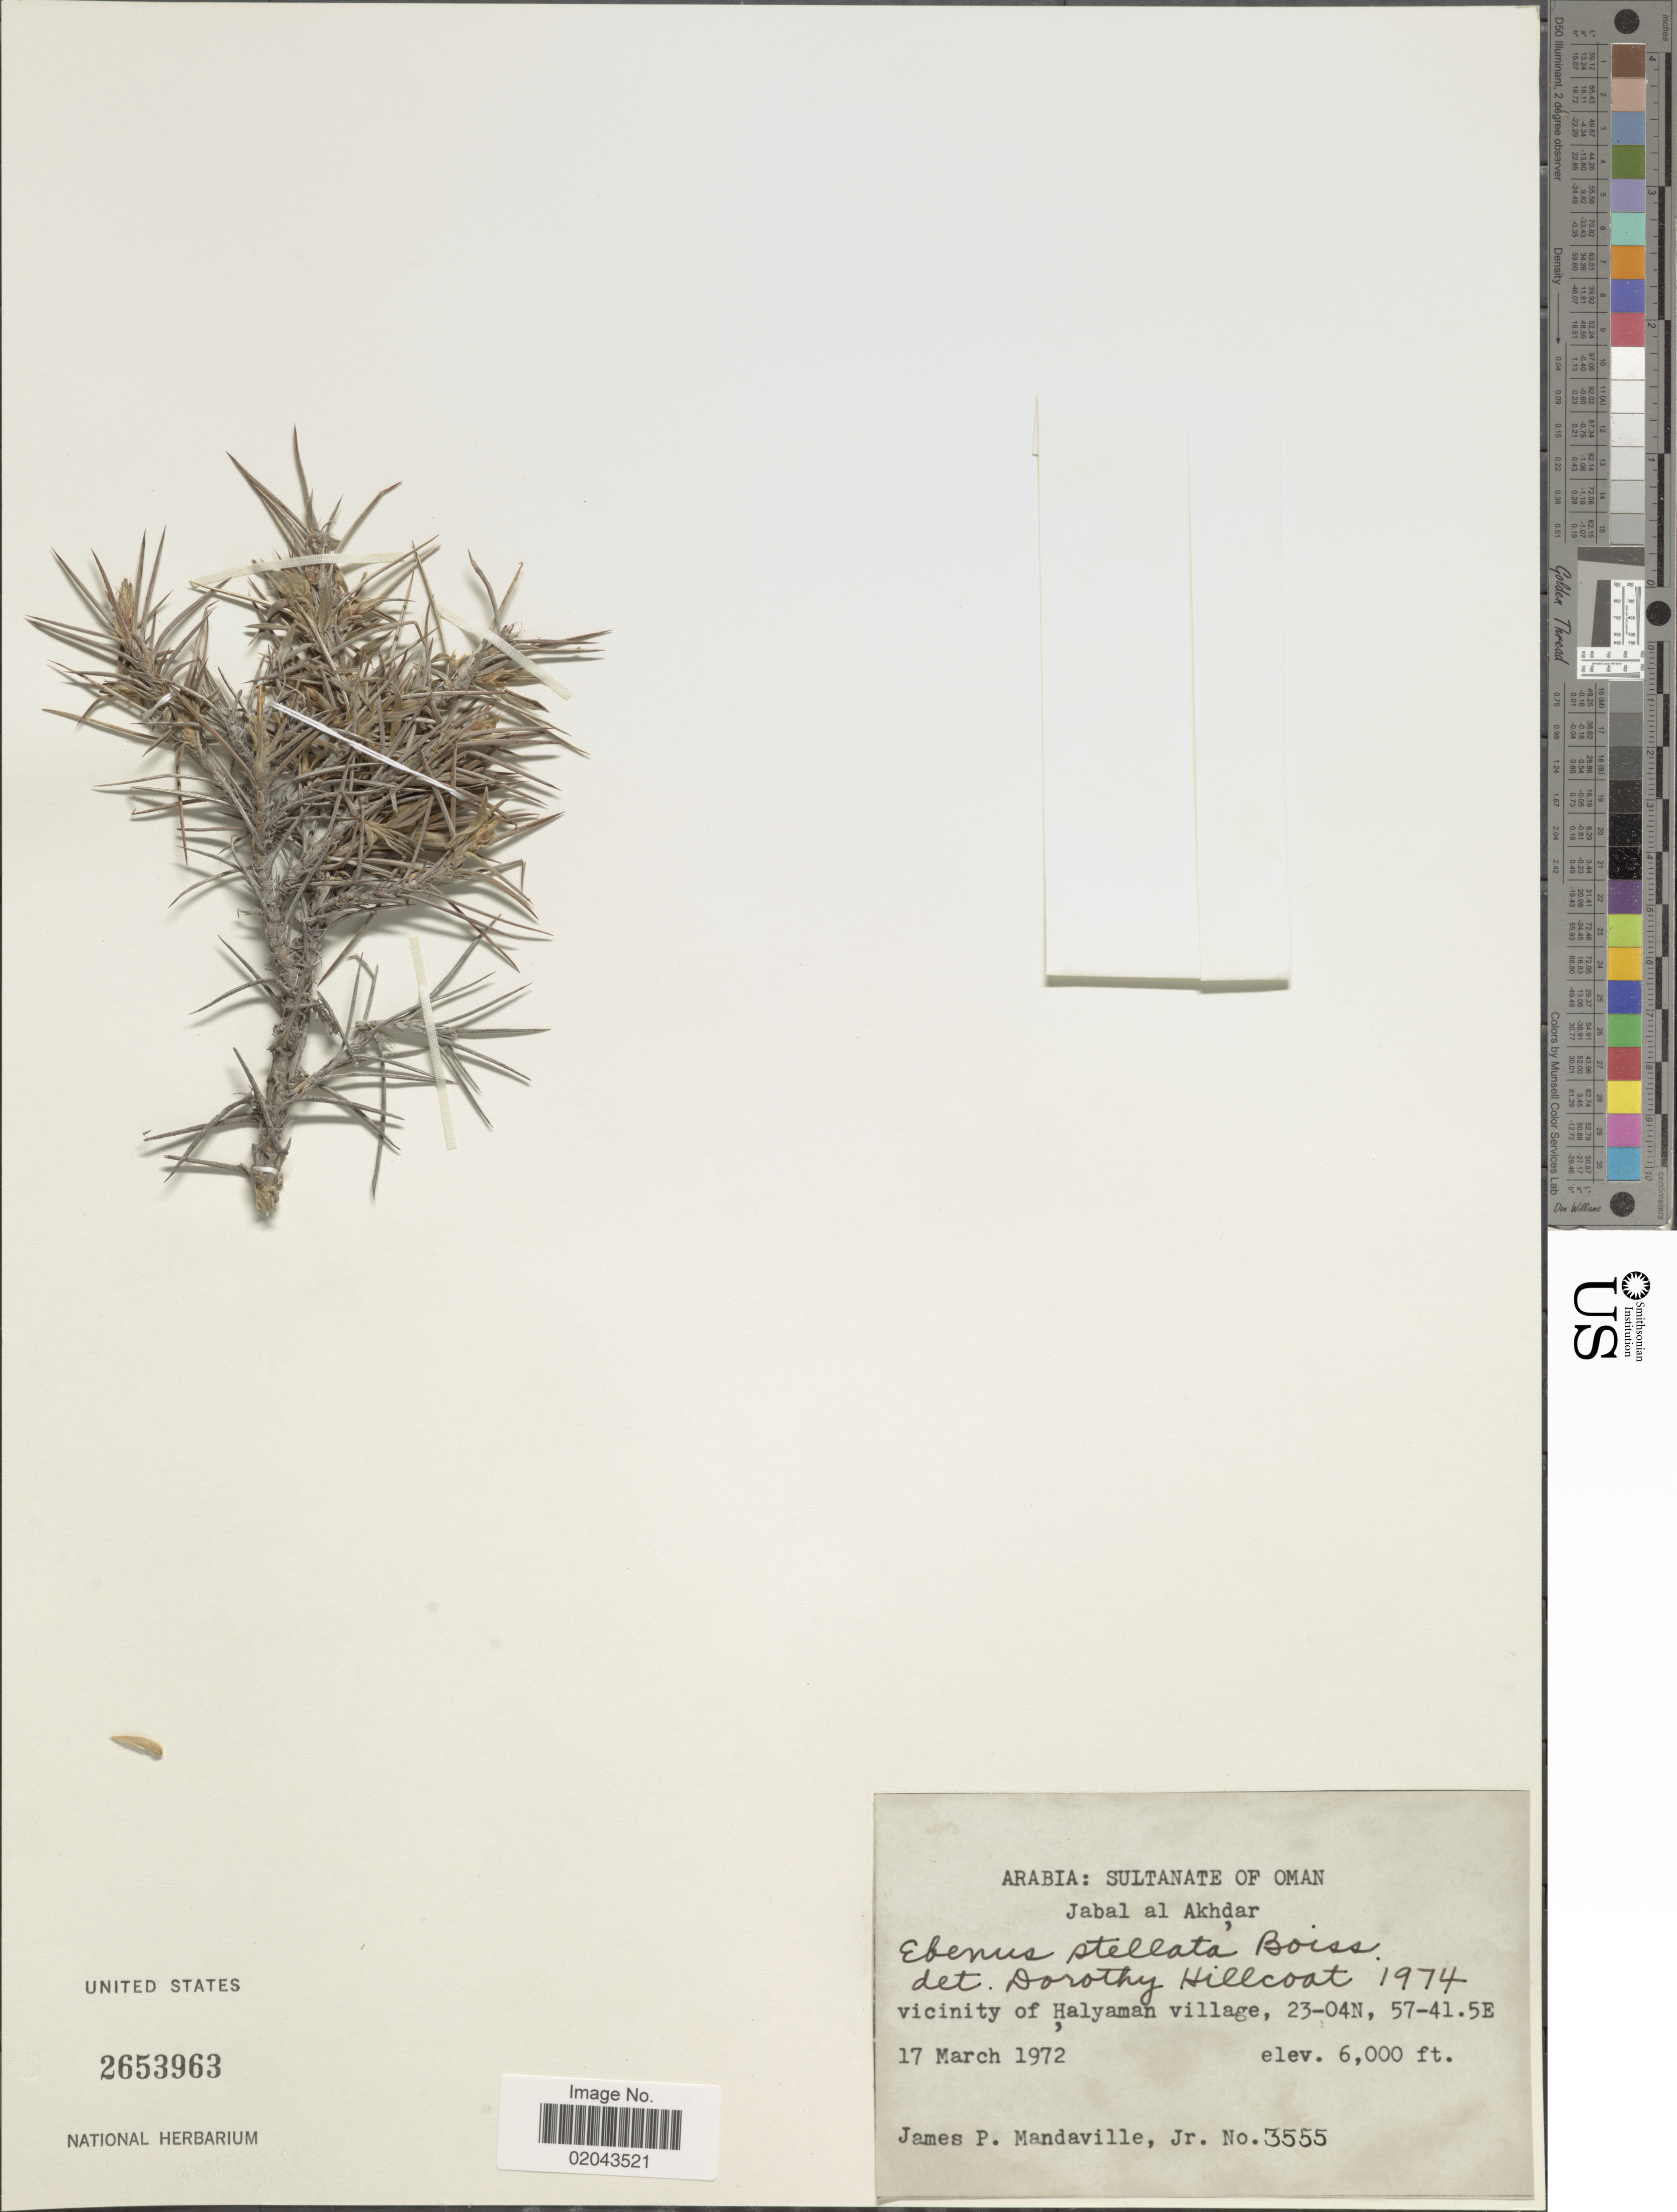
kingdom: Plantae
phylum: Tracheophyta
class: Magnoliopsida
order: Fabales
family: Fabaceae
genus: Ebenus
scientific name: Ebenus stellata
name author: Boiss.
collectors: J. Mandaville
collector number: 3555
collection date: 1972-03-17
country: Oman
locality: Arabia: Sultanate of Oman, vicinity of Halyaman village,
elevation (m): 1829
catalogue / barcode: US 2653963